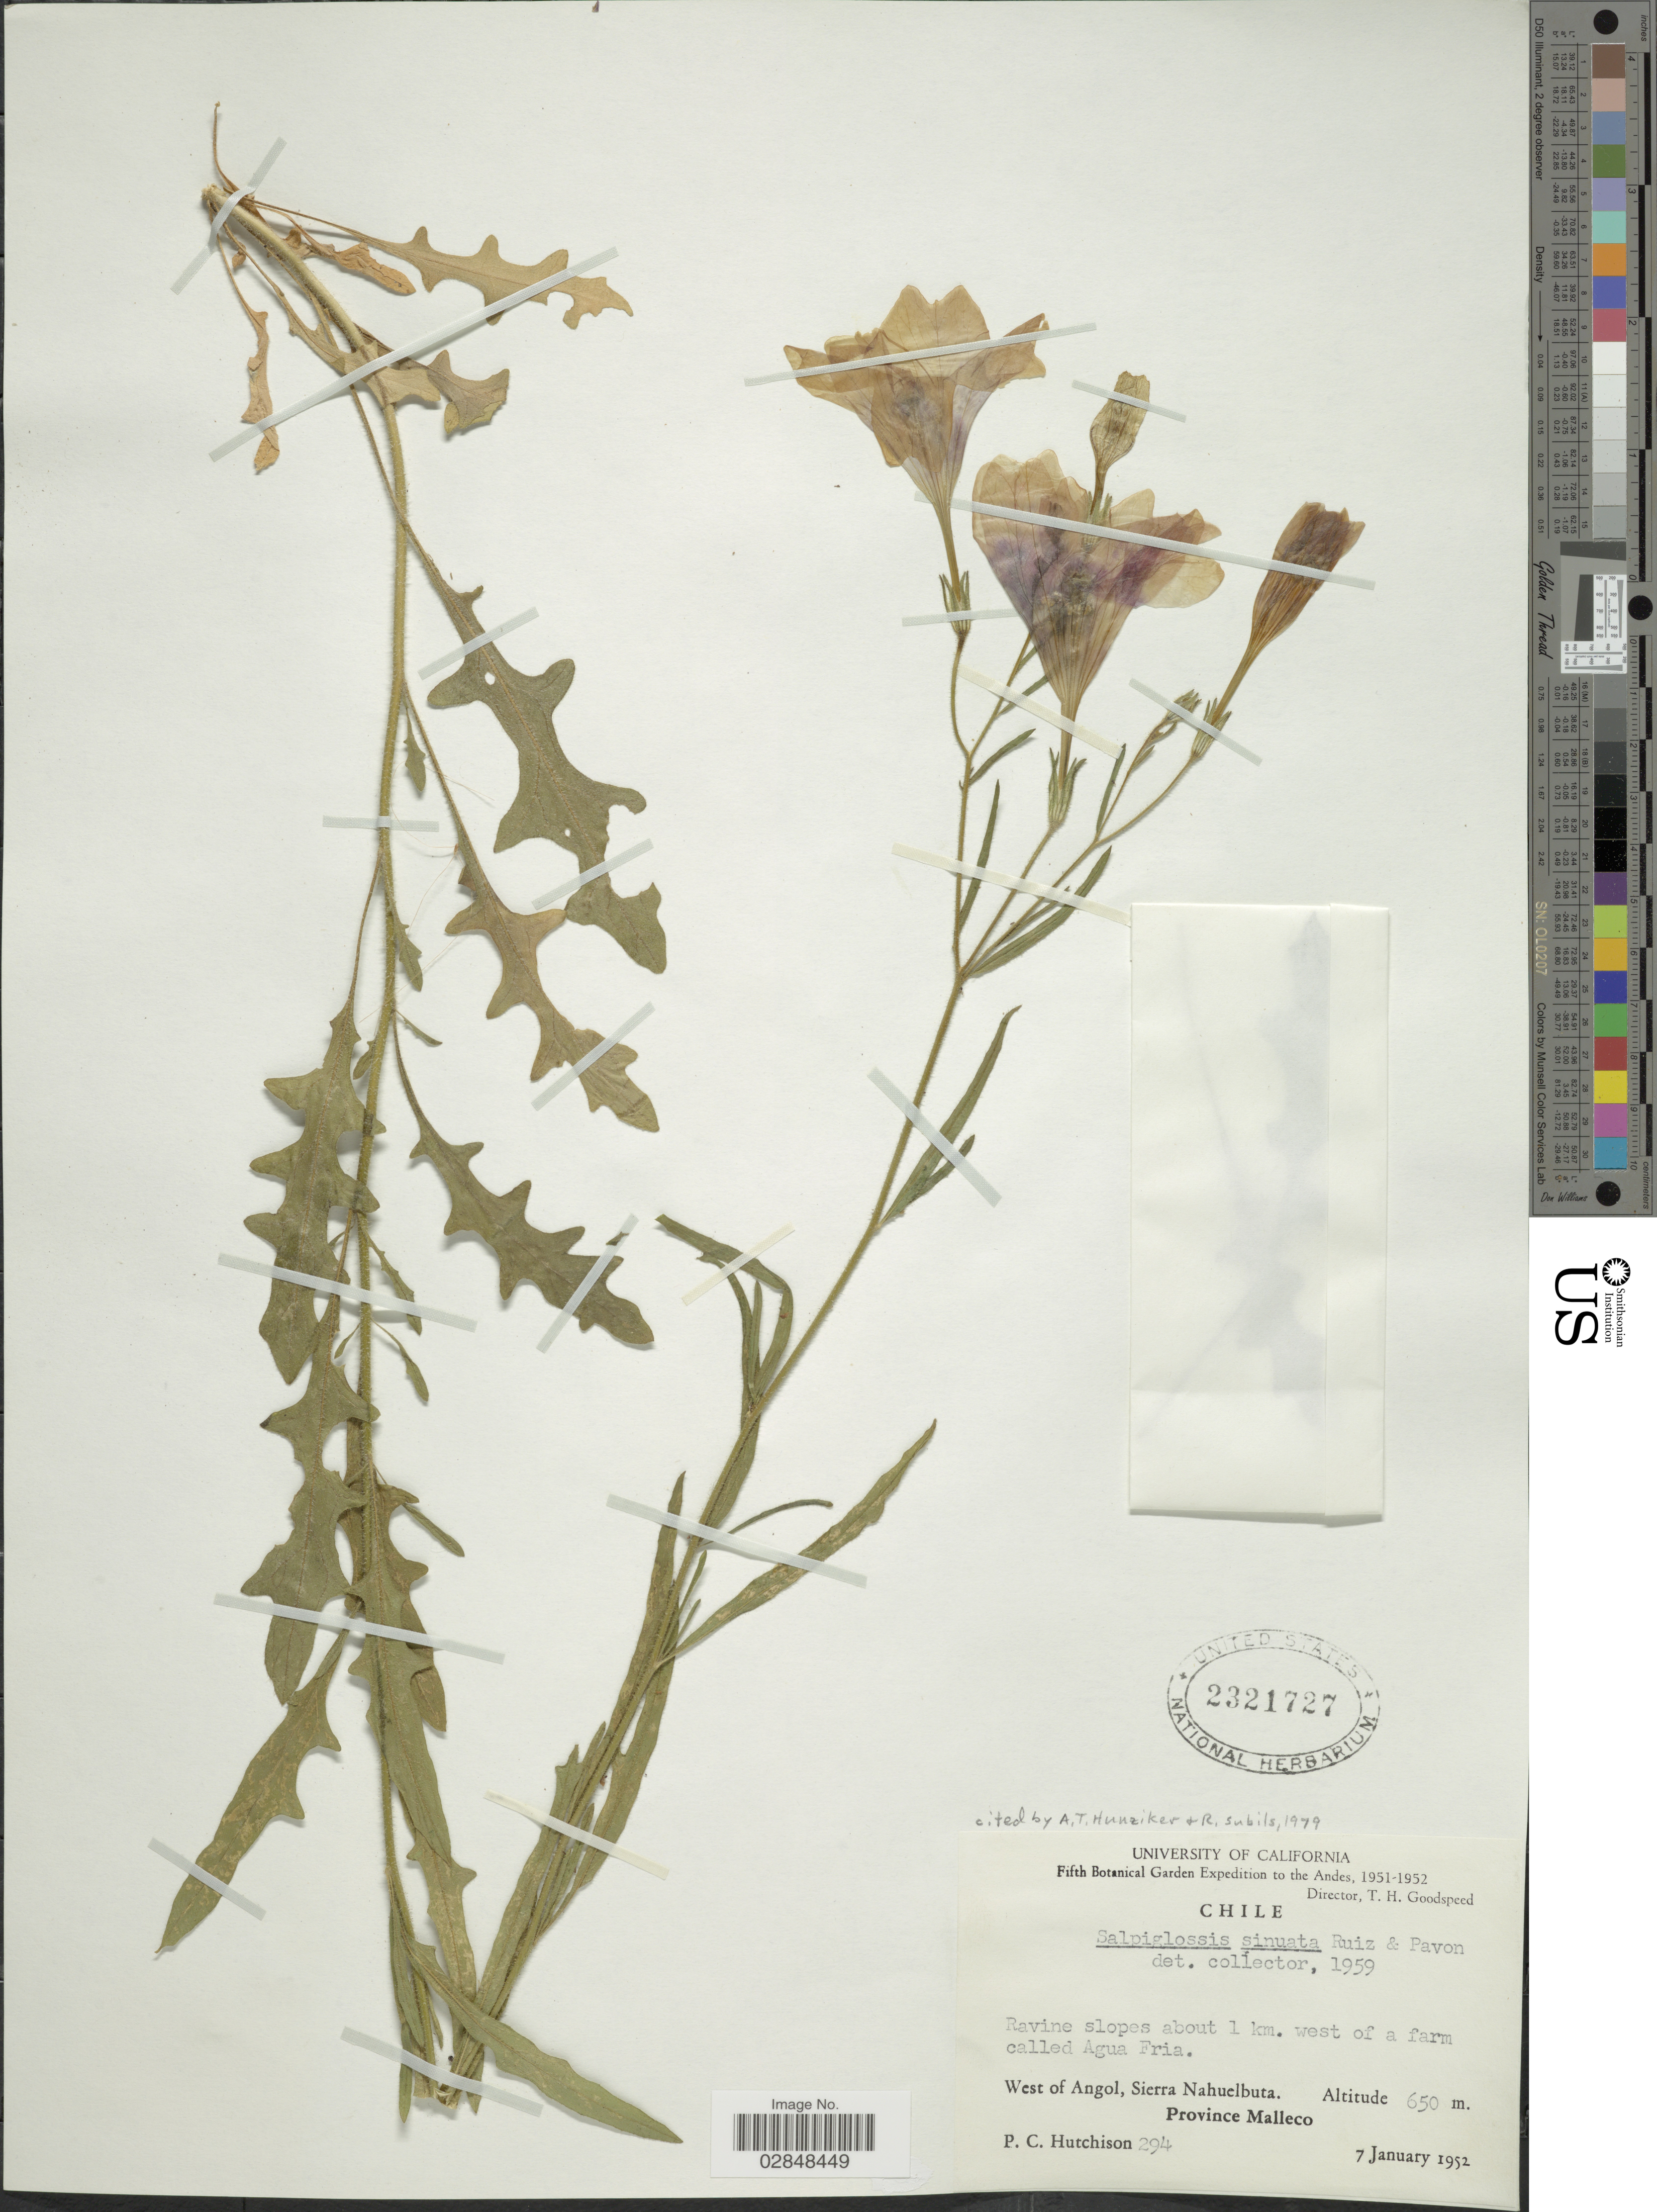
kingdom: Plantae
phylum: Tracheophyta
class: Magnoliopsida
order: Solanales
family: Solanaceae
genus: Salpiglossis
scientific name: Salpiglossis sinuata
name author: Ruiz & Pav.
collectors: P. C. Hutchison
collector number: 294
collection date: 1952-01-07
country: Chile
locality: Andes. Ravine slopes about 1 km. west of a farm called Agua Fria. West of Angol, Sierra Nahuelbuta. Province Malleco.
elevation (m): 650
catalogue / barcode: US 2321727